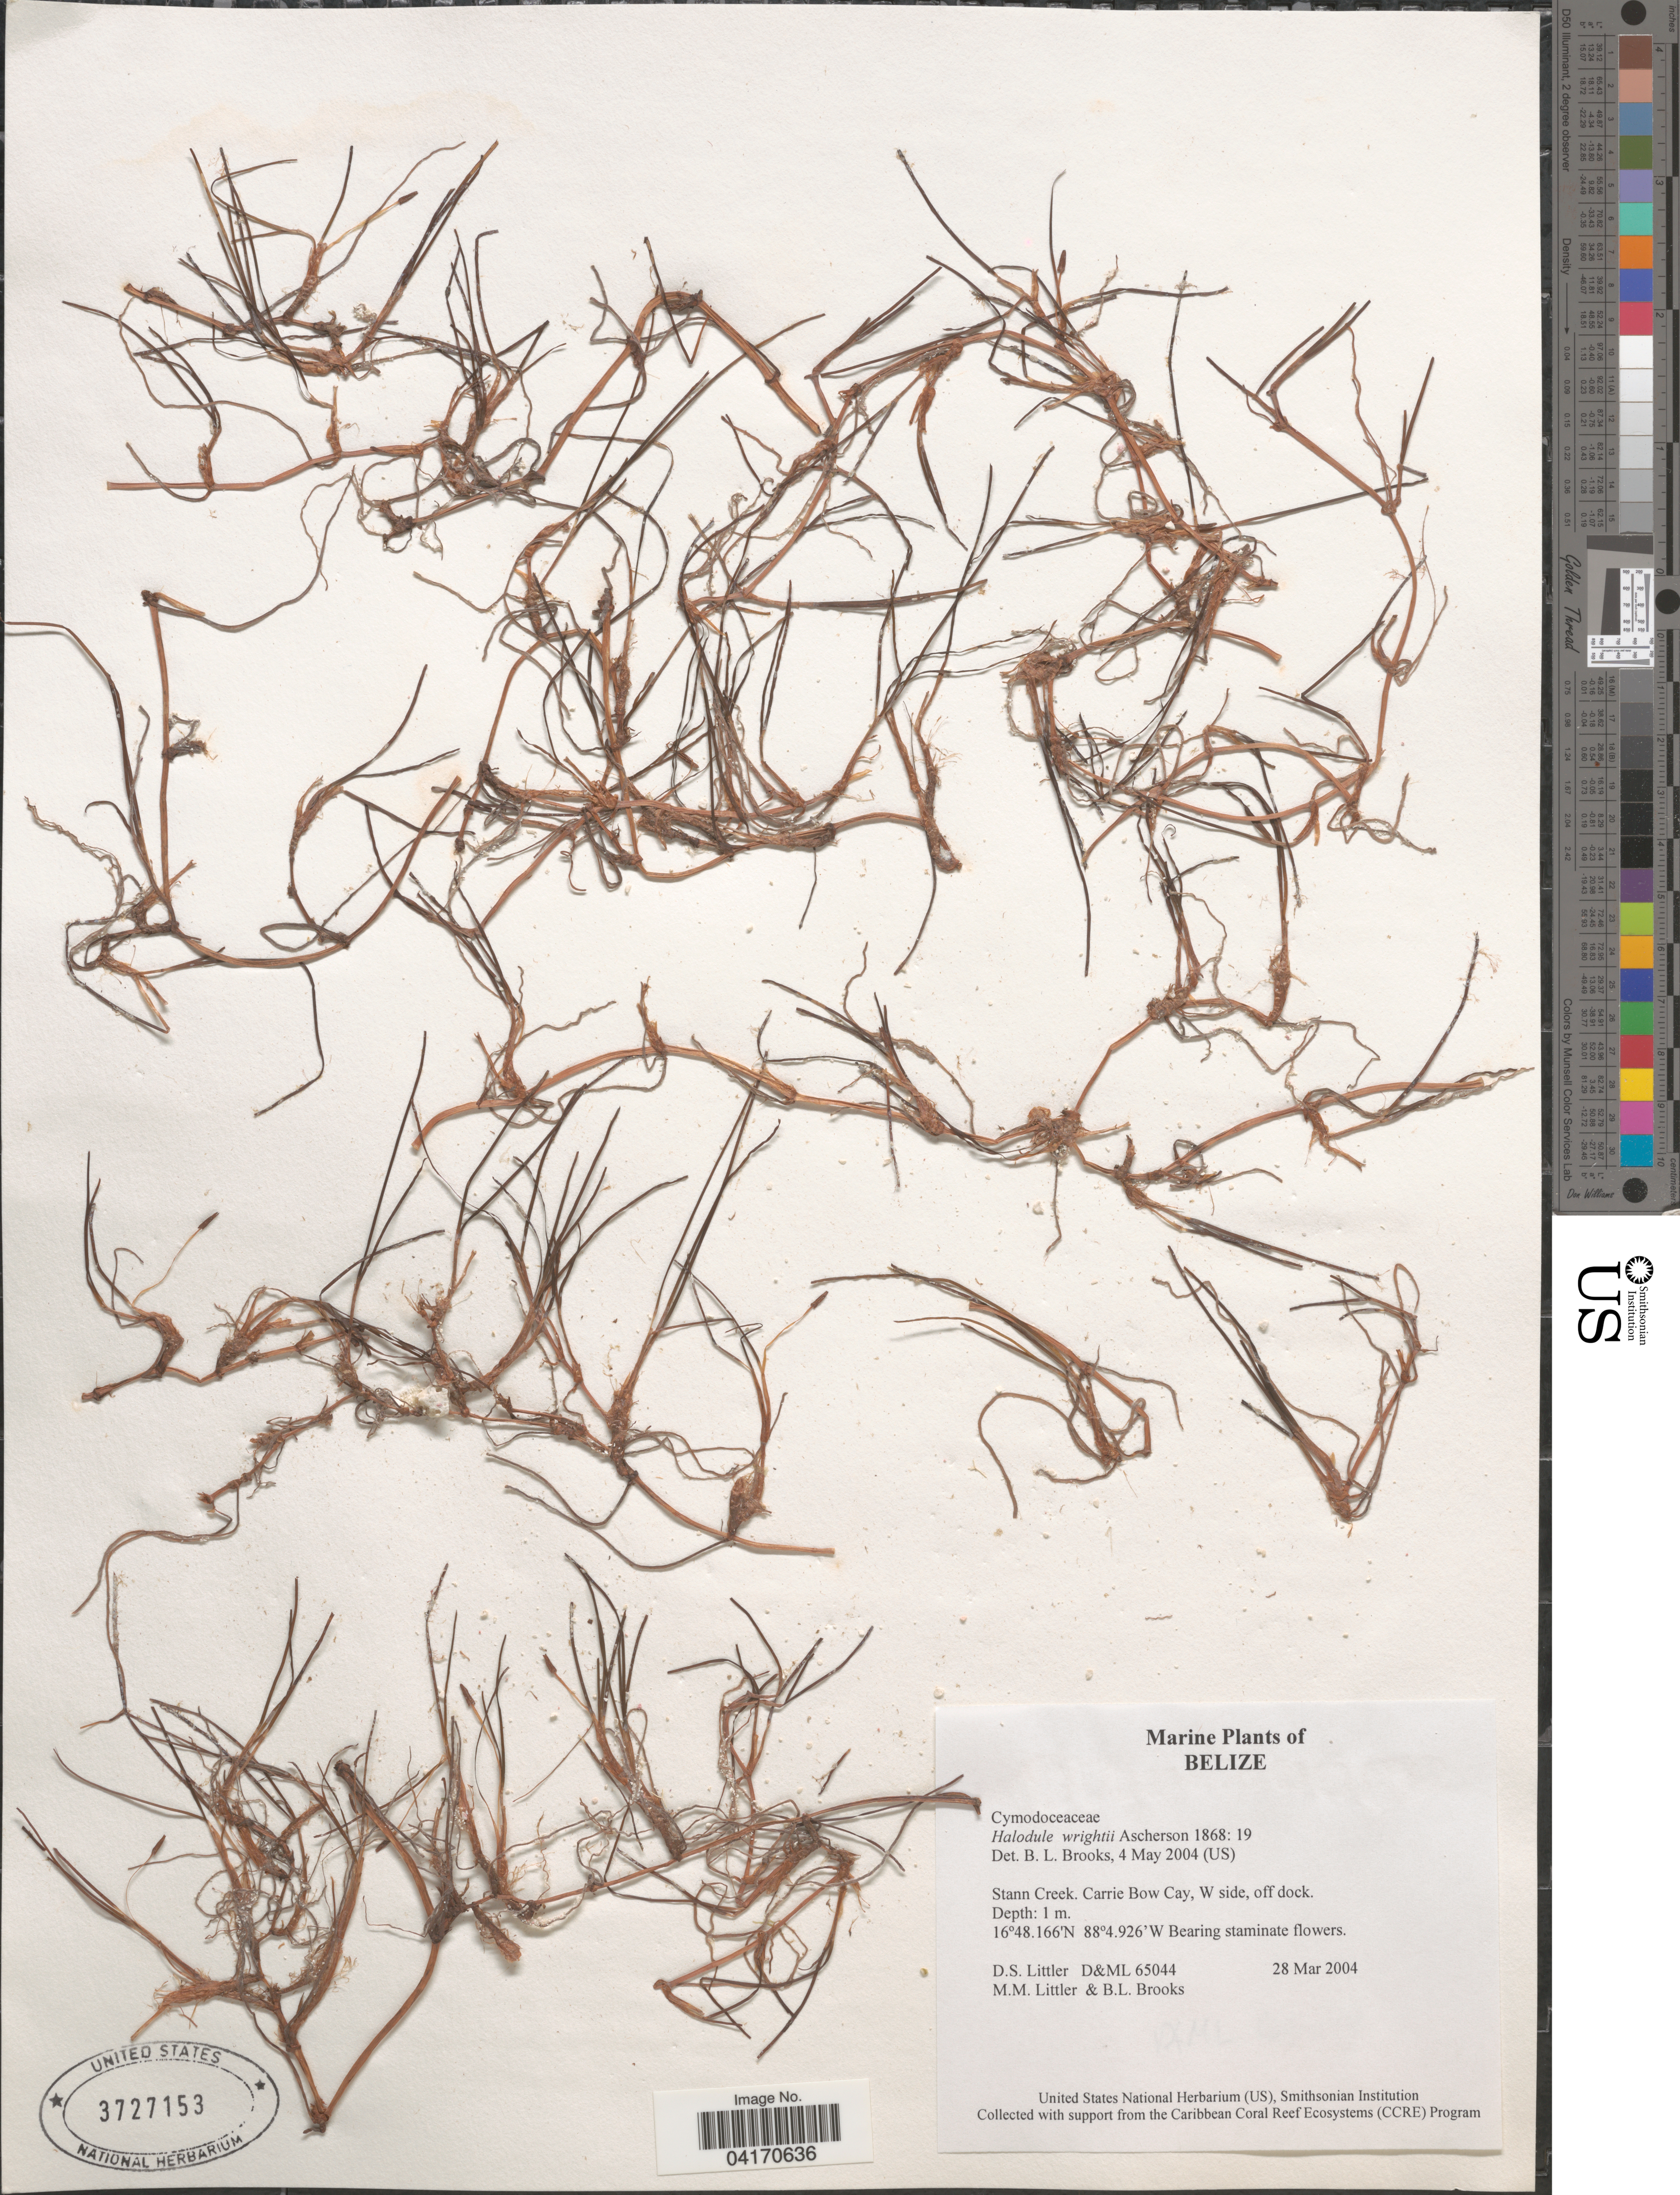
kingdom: Plantae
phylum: Tracheophyta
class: Liliopsida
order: Alismatales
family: Cymodoceaceae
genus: Halodule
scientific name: Halodule wrightii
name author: Asch.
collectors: D. S. Littler & B. Brooks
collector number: D&ML 65044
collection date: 2004-03-28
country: Belize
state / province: Stann Creek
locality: Carrie Bow Cay, W side, off dock.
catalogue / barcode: US 3727153